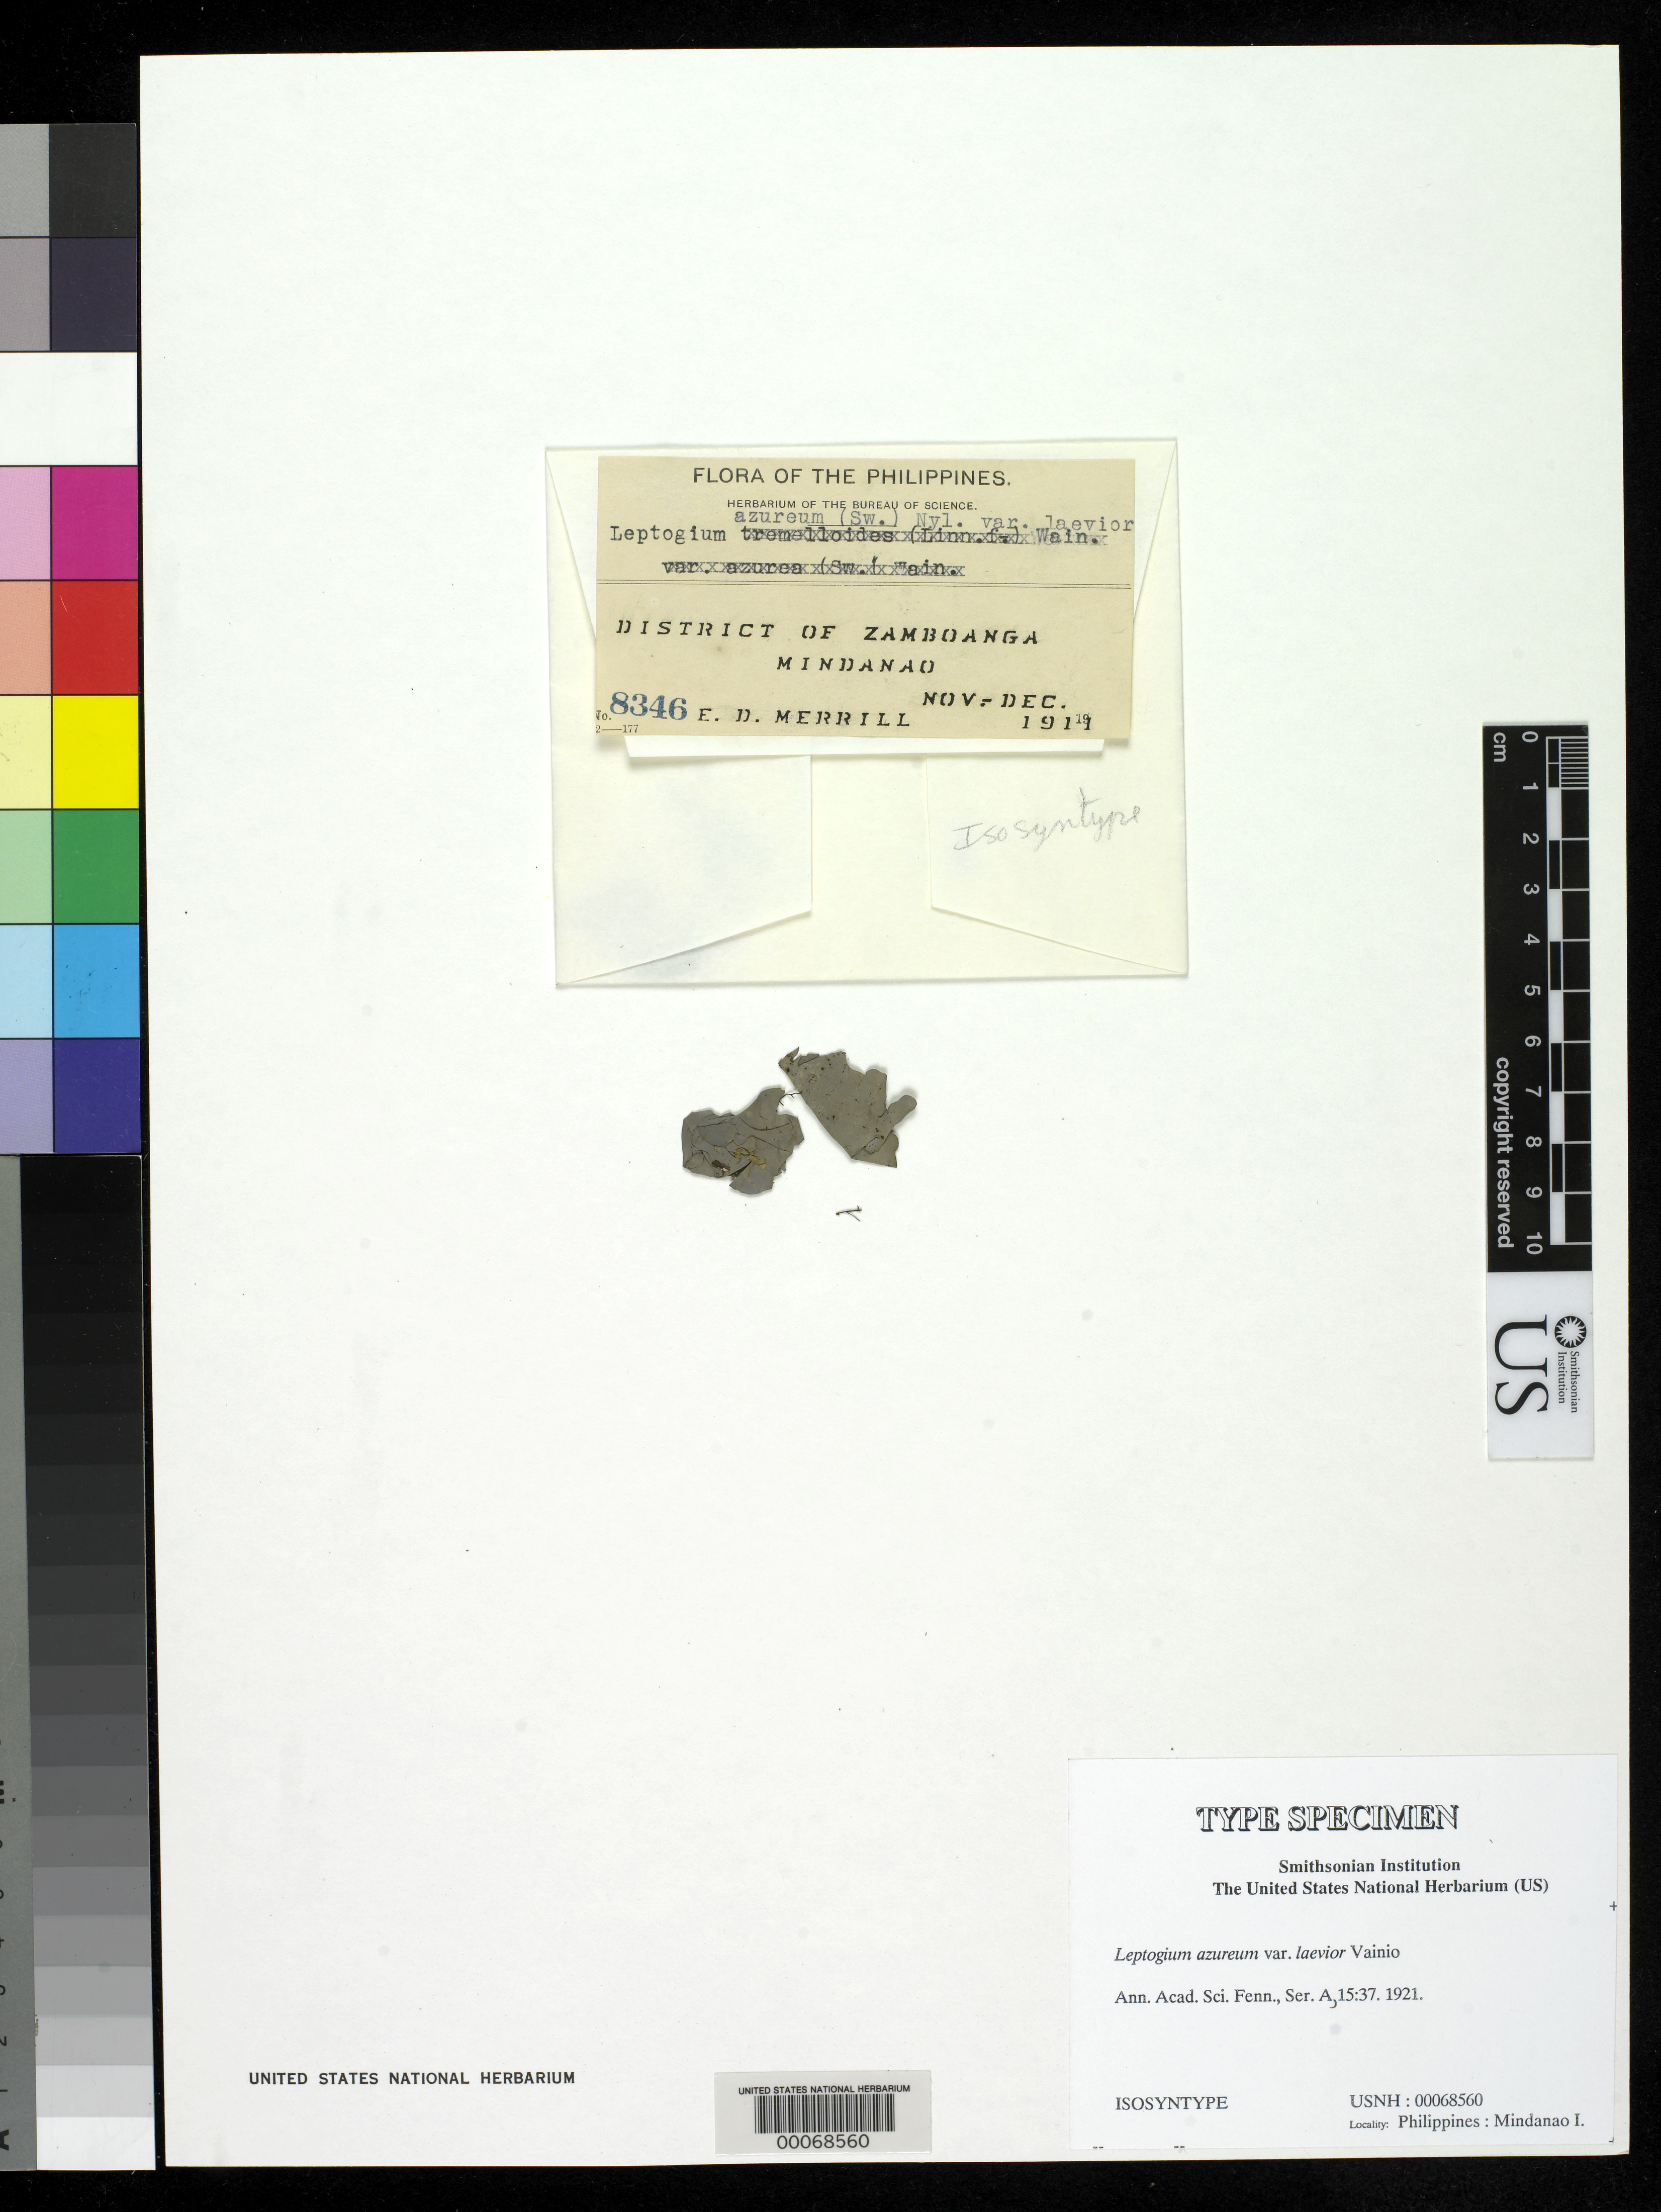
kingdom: Fungi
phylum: Ascomycota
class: Lecanoromycetes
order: Peltigerales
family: Collemataceae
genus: Leptogium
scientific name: Leptogium azureum var. laevior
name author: Vain.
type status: Isosyntype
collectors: E. D. Merrill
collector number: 8346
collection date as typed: Nov 1911 to -- Dec 1911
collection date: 1911-11/1911-12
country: Philippines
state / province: Zamboanga Peninsula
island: Mindanao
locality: Tetuan